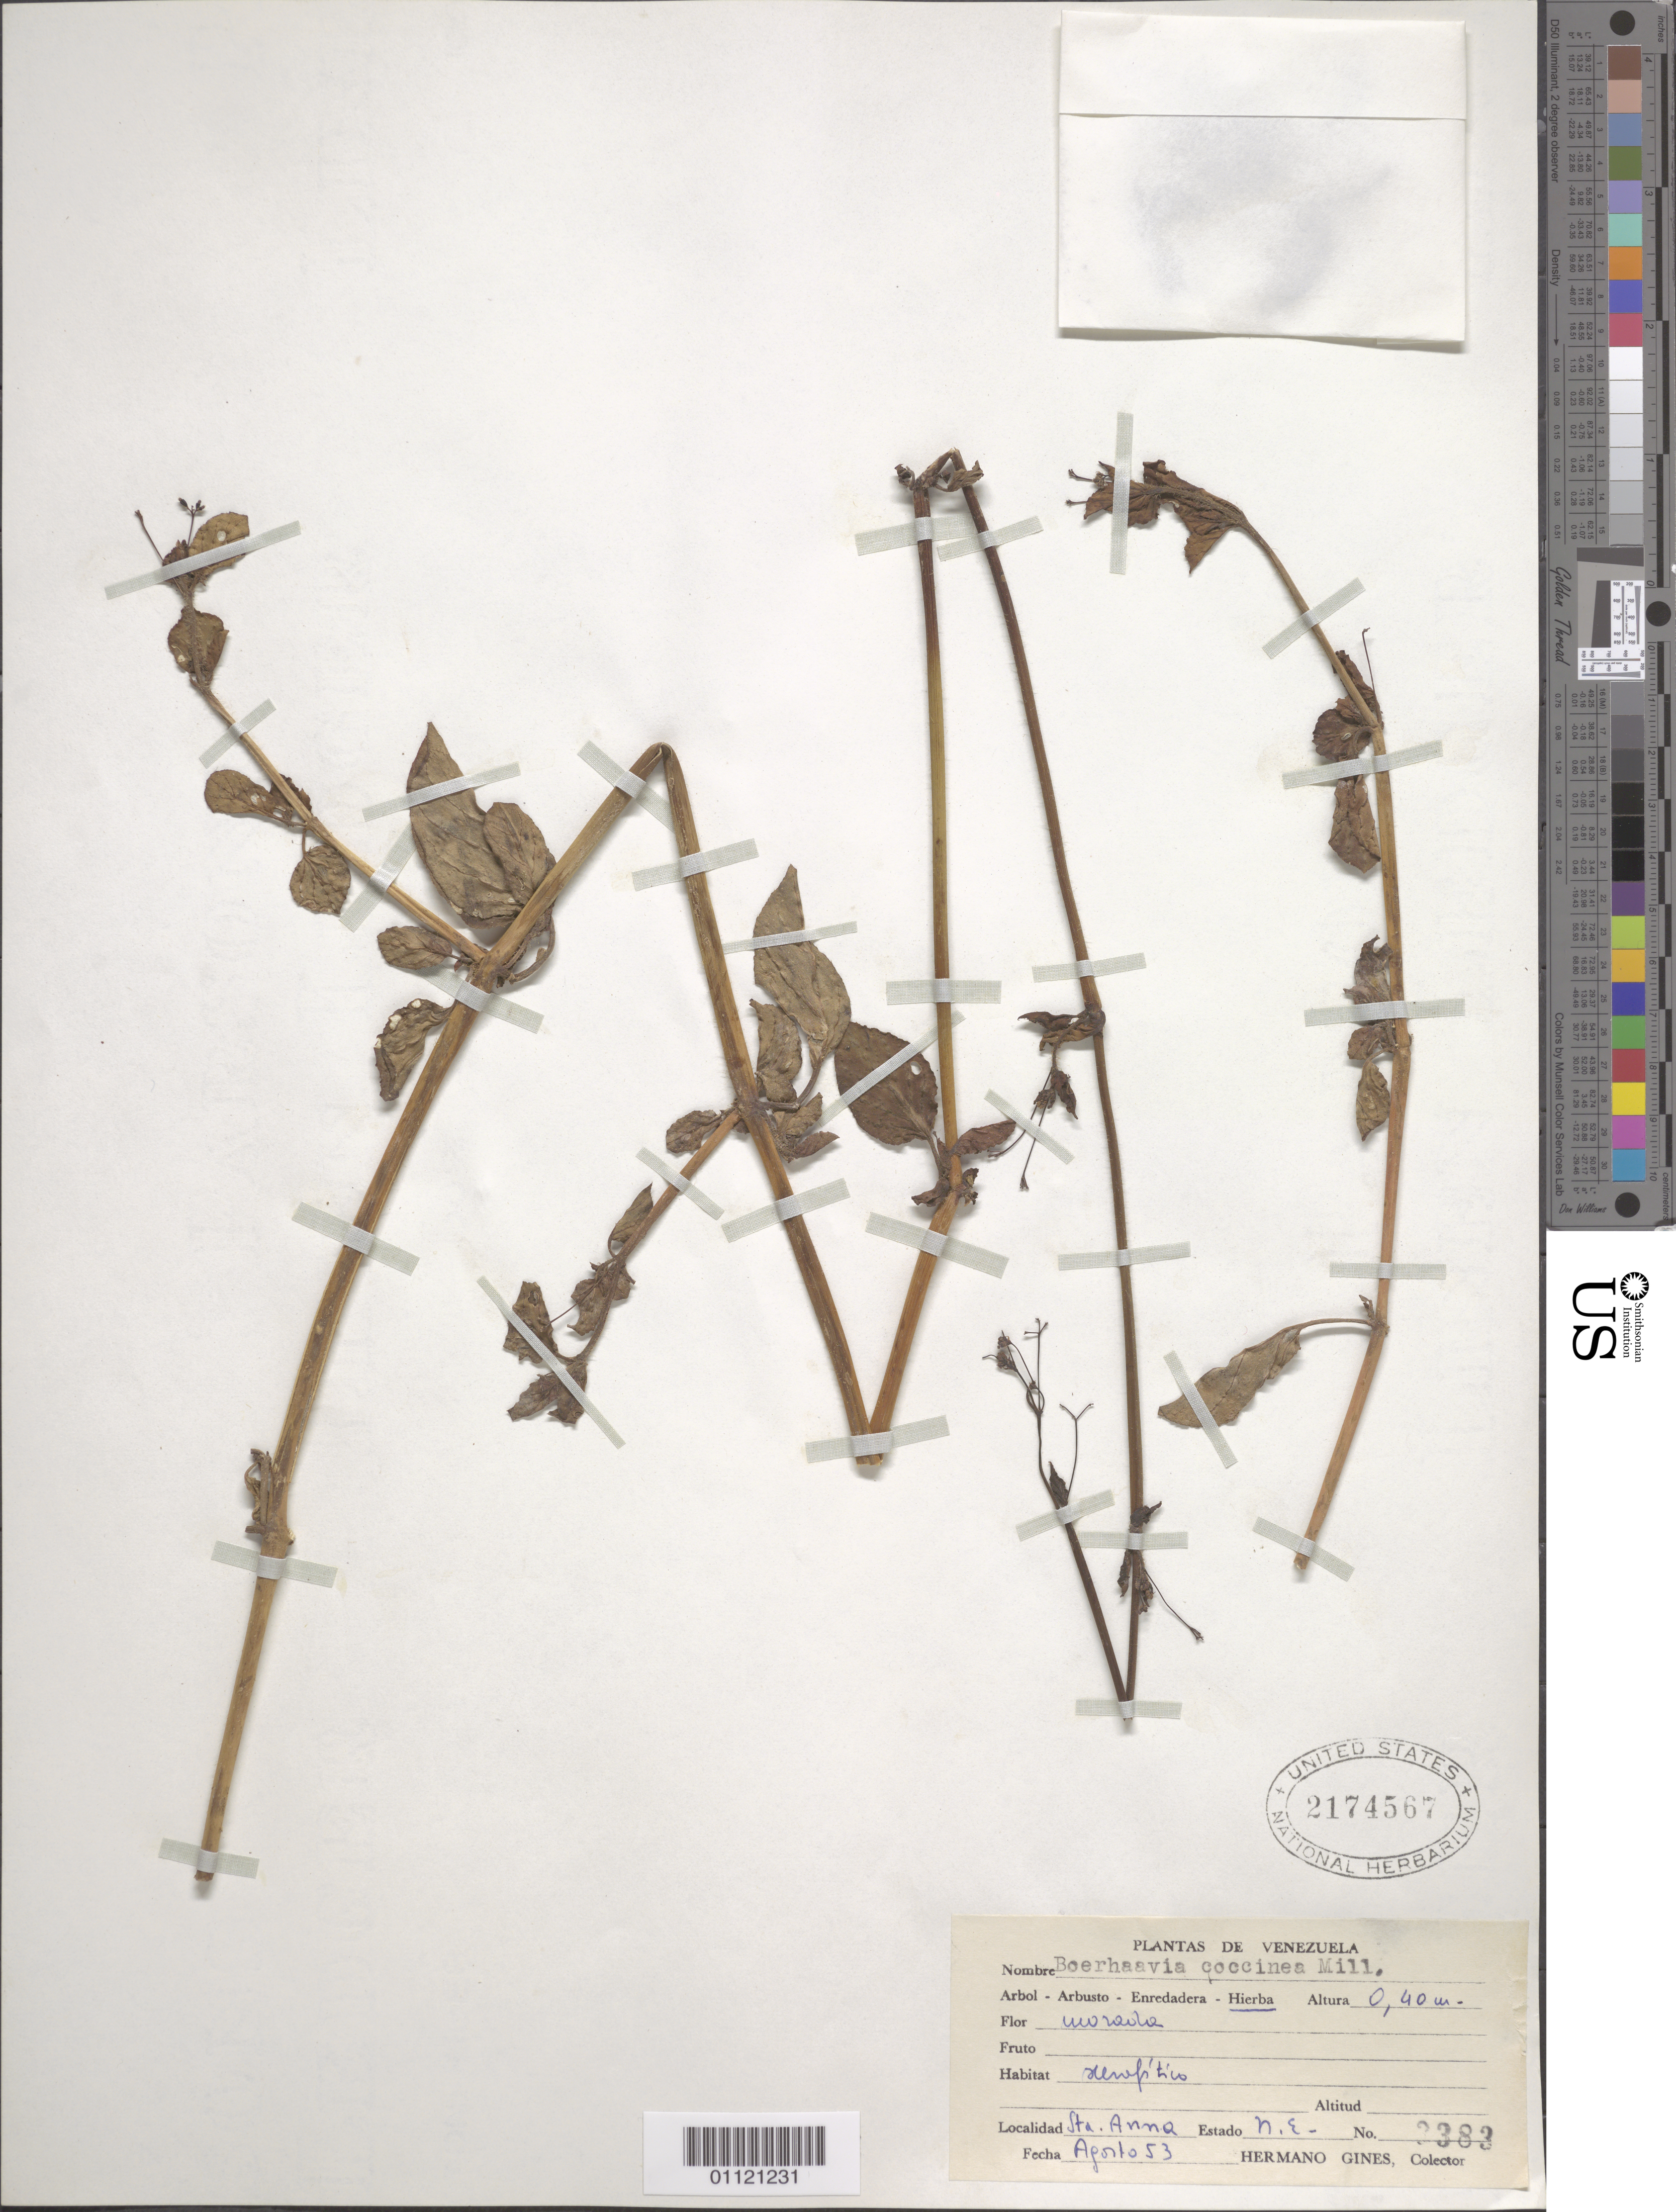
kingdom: Plantae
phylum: Tracheophyta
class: Magnoliopsida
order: Caryophyllales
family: Nyctaginaceae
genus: Boerhavia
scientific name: Boerhavia coccinea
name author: Mill.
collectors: Bro. Gines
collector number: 3383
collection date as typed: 01 Aug 1953 to 31 Aug 1953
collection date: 1953-08-01/1953-08-31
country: Venezuela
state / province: Nueva Esparta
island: Margarita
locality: St. Anna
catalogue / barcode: US 2174567